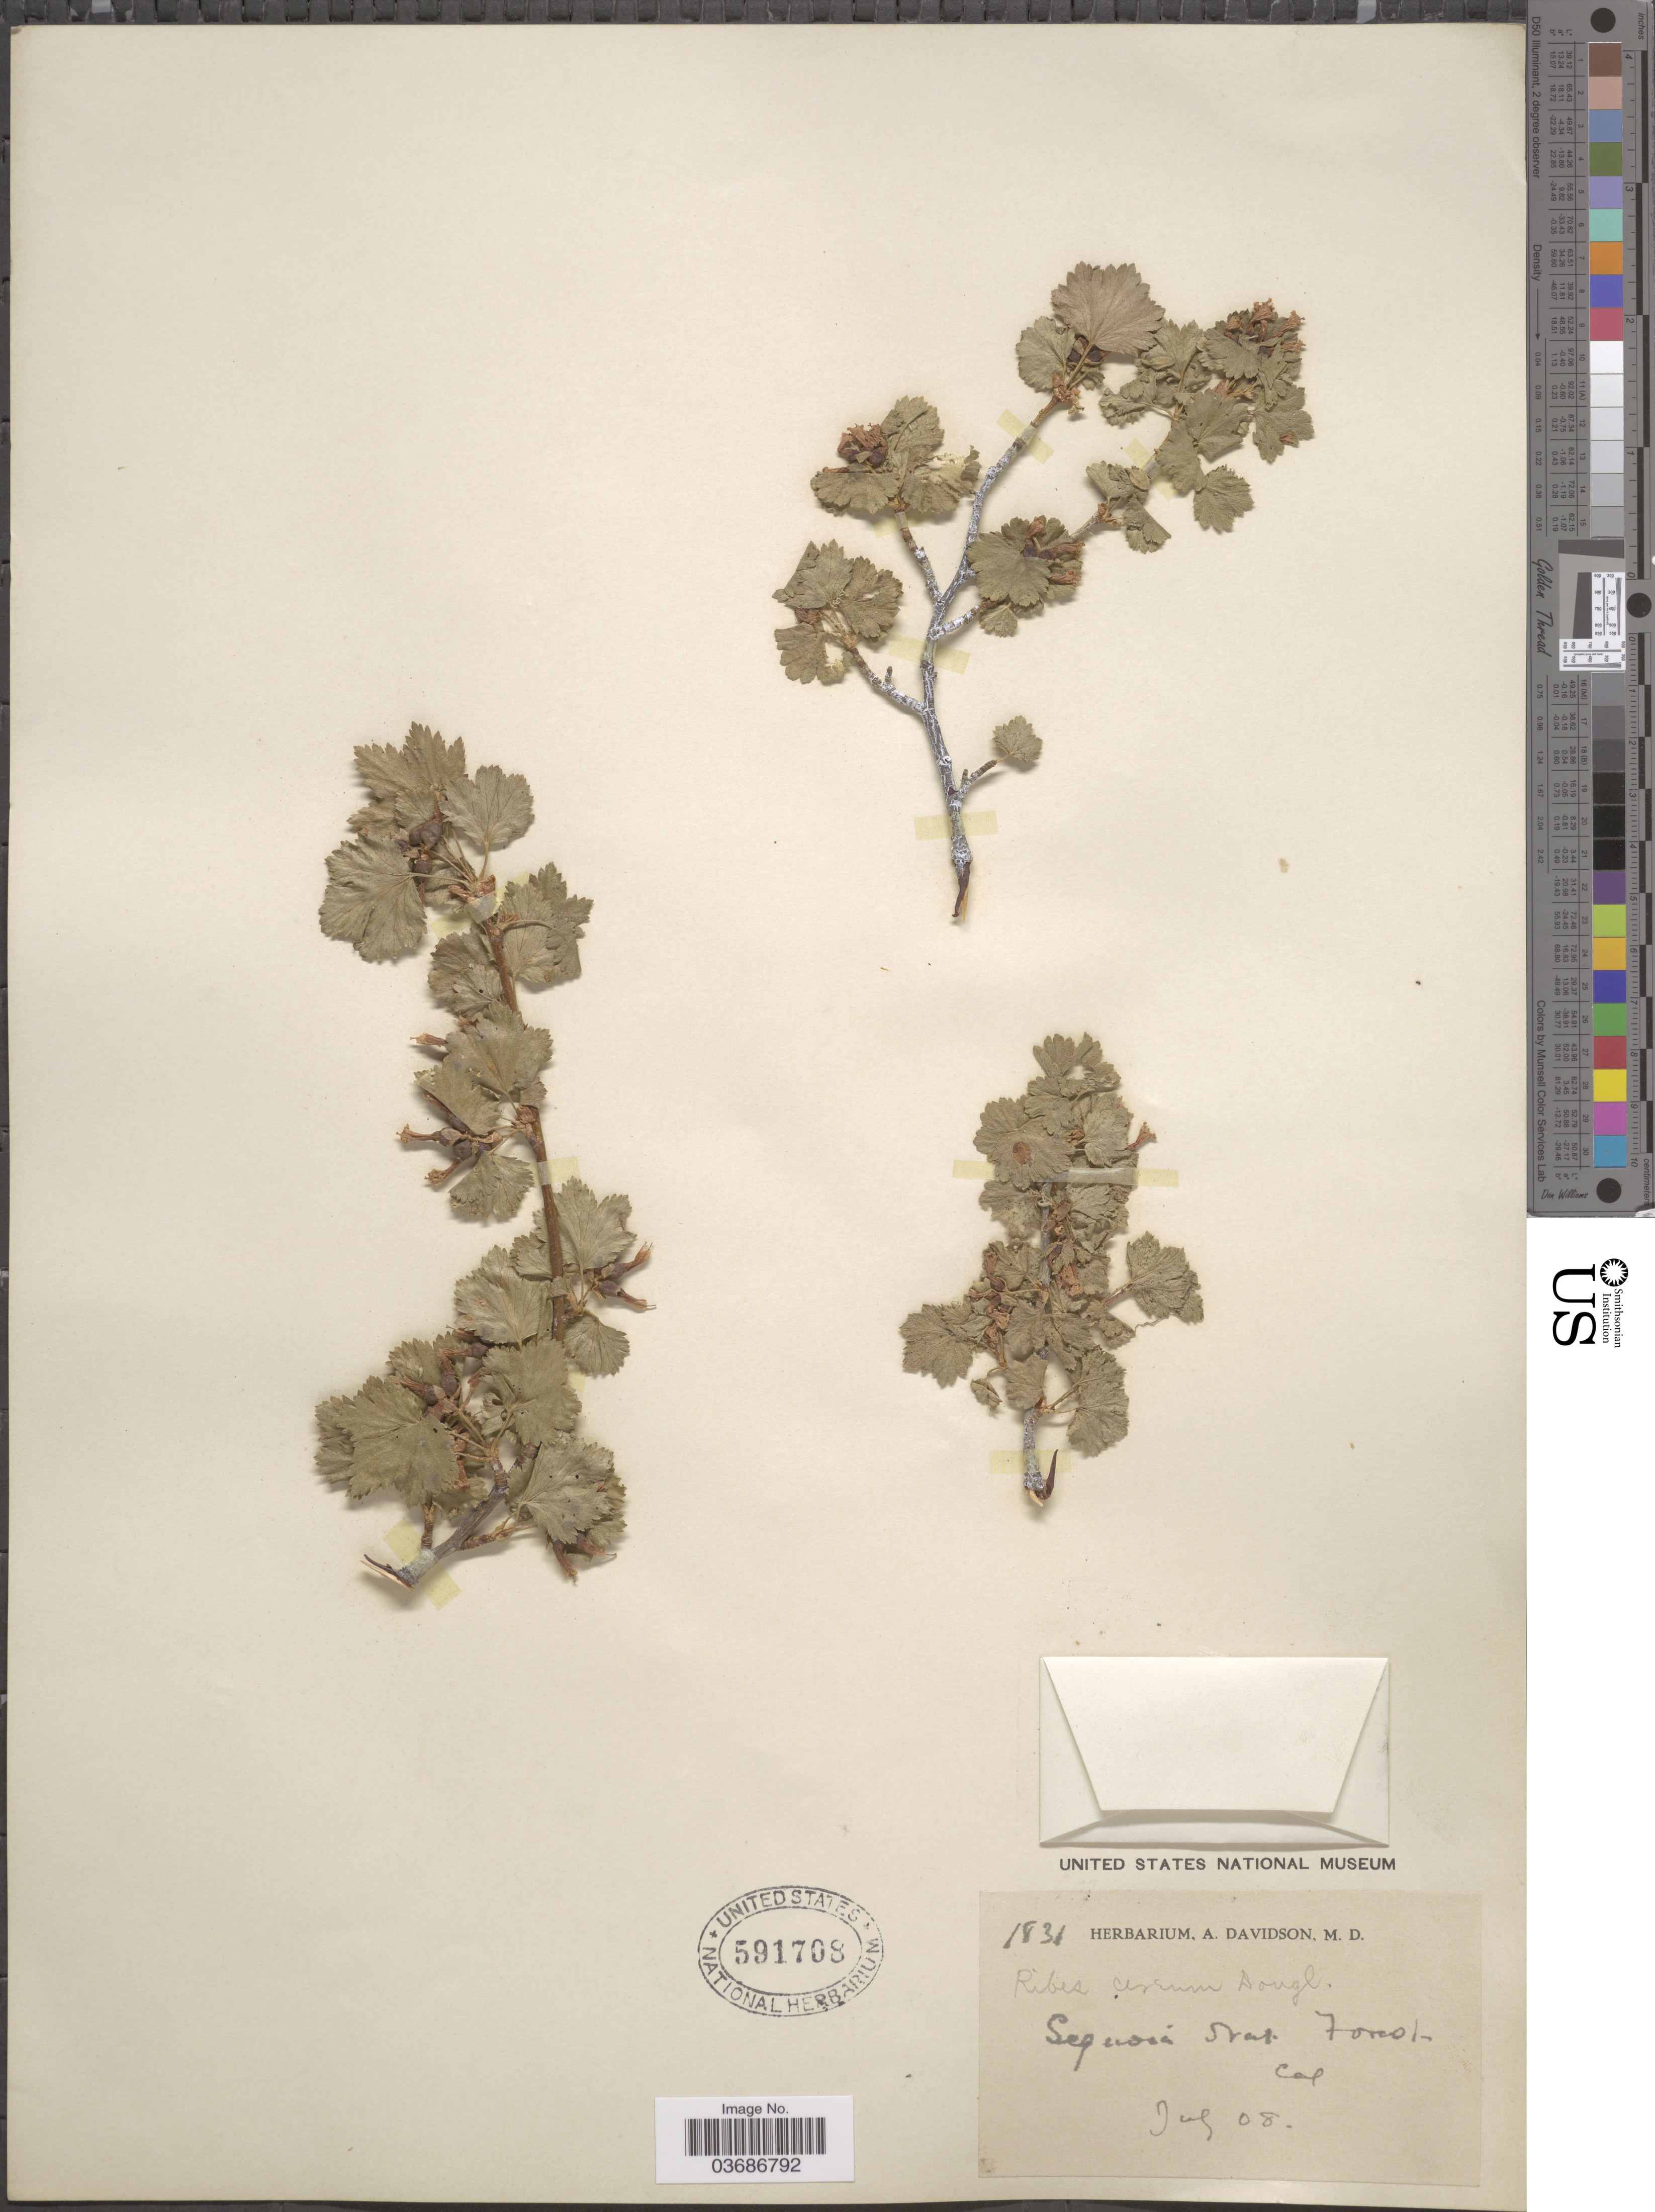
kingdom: Plantae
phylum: Tracheophyta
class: Magnoliopsida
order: Saxifragales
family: Grossulariaceae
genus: Ribes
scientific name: Ribes cereum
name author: Douglas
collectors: ex herb. A. Davidson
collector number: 1831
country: United States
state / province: California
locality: Sequoia Nat. Forest.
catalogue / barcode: US 591708